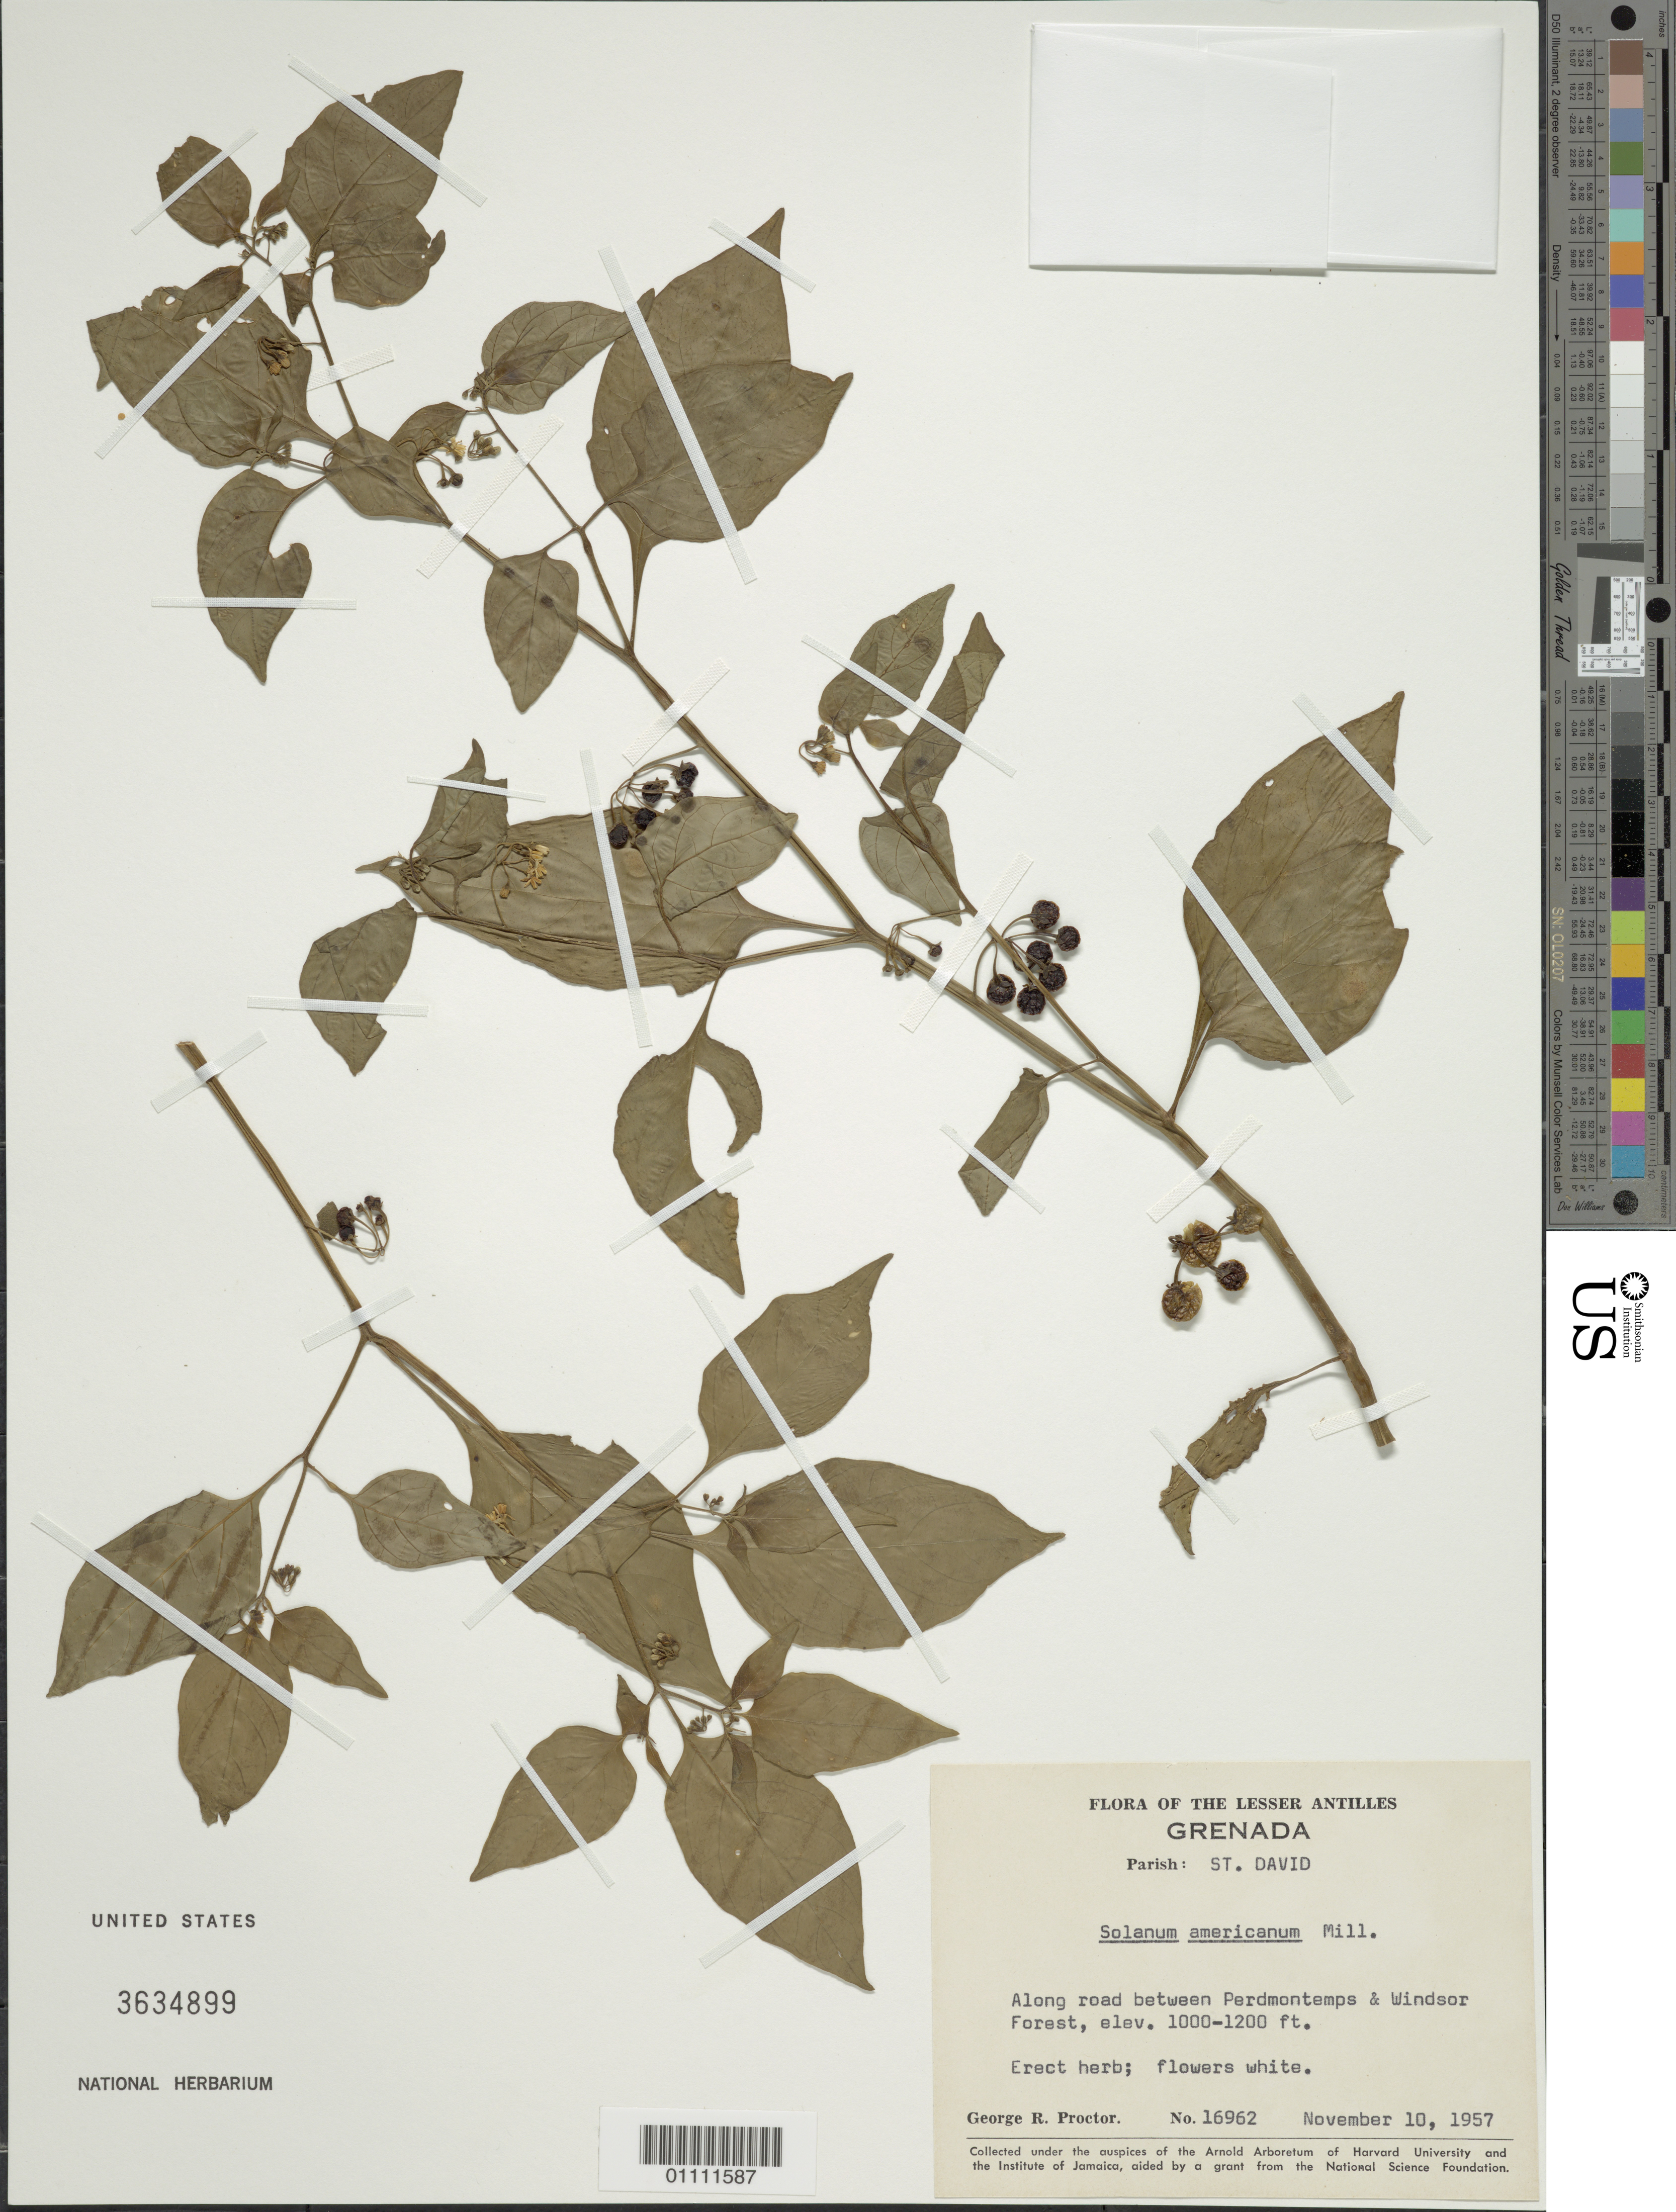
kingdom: Plantae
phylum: Tracheophyta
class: Magnoliopsida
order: Solanales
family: Solanaceae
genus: Solanum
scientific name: Solanum americanum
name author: Mill.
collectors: G. R. Proctor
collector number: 16962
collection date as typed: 10 Nov 1957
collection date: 1957-11-10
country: Grenada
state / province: Saint David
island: Grenada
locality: Perdmontemps to Windsor Forest road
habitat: Along road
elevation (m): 305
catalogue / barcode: US 3634899